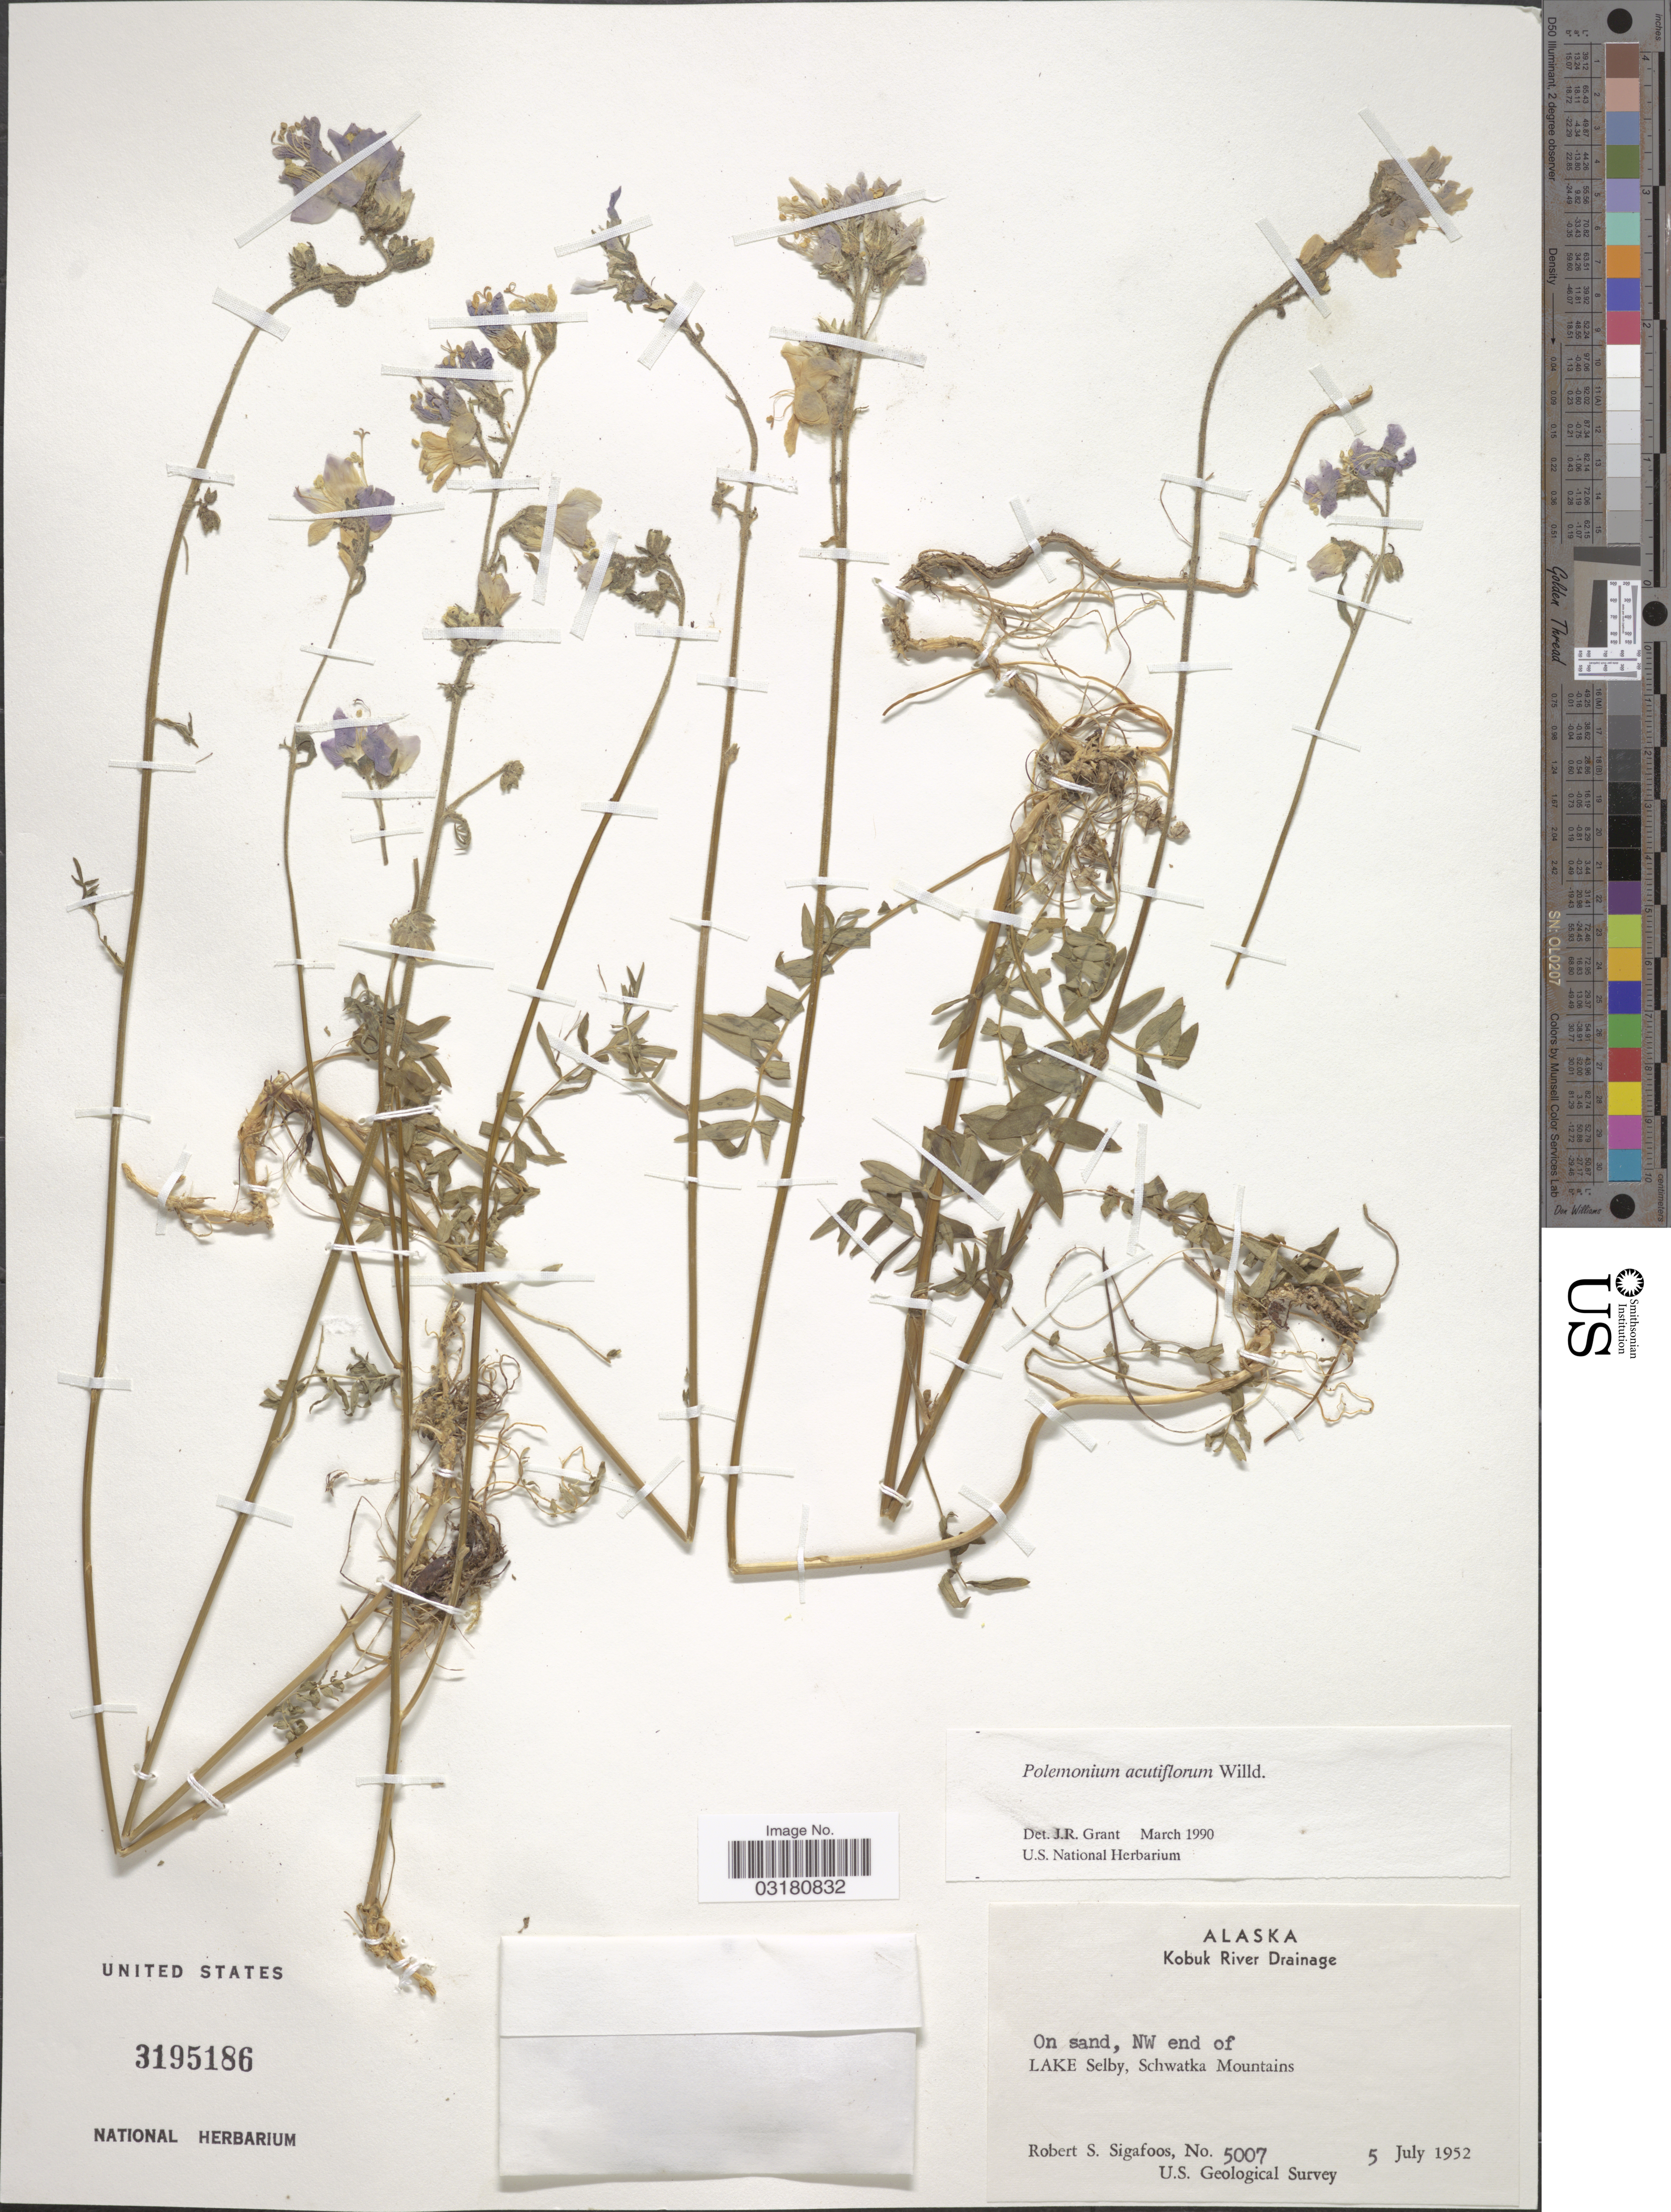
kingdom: Plantae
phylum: Tracheophyta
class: Magnoliopsida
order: Ericales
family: Polemoniaceae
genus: Polemonium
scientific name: Polemonium acutiflorum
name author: Willd. ex Roem. & Schult.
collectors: R. Sigafoos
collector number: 5007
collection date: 1952-07-05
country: United States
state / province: Alaska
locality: Kobuk River Drainage. On sand, NW end of Lake Selby, Schwatka Mountains.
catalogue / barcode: US 3195186